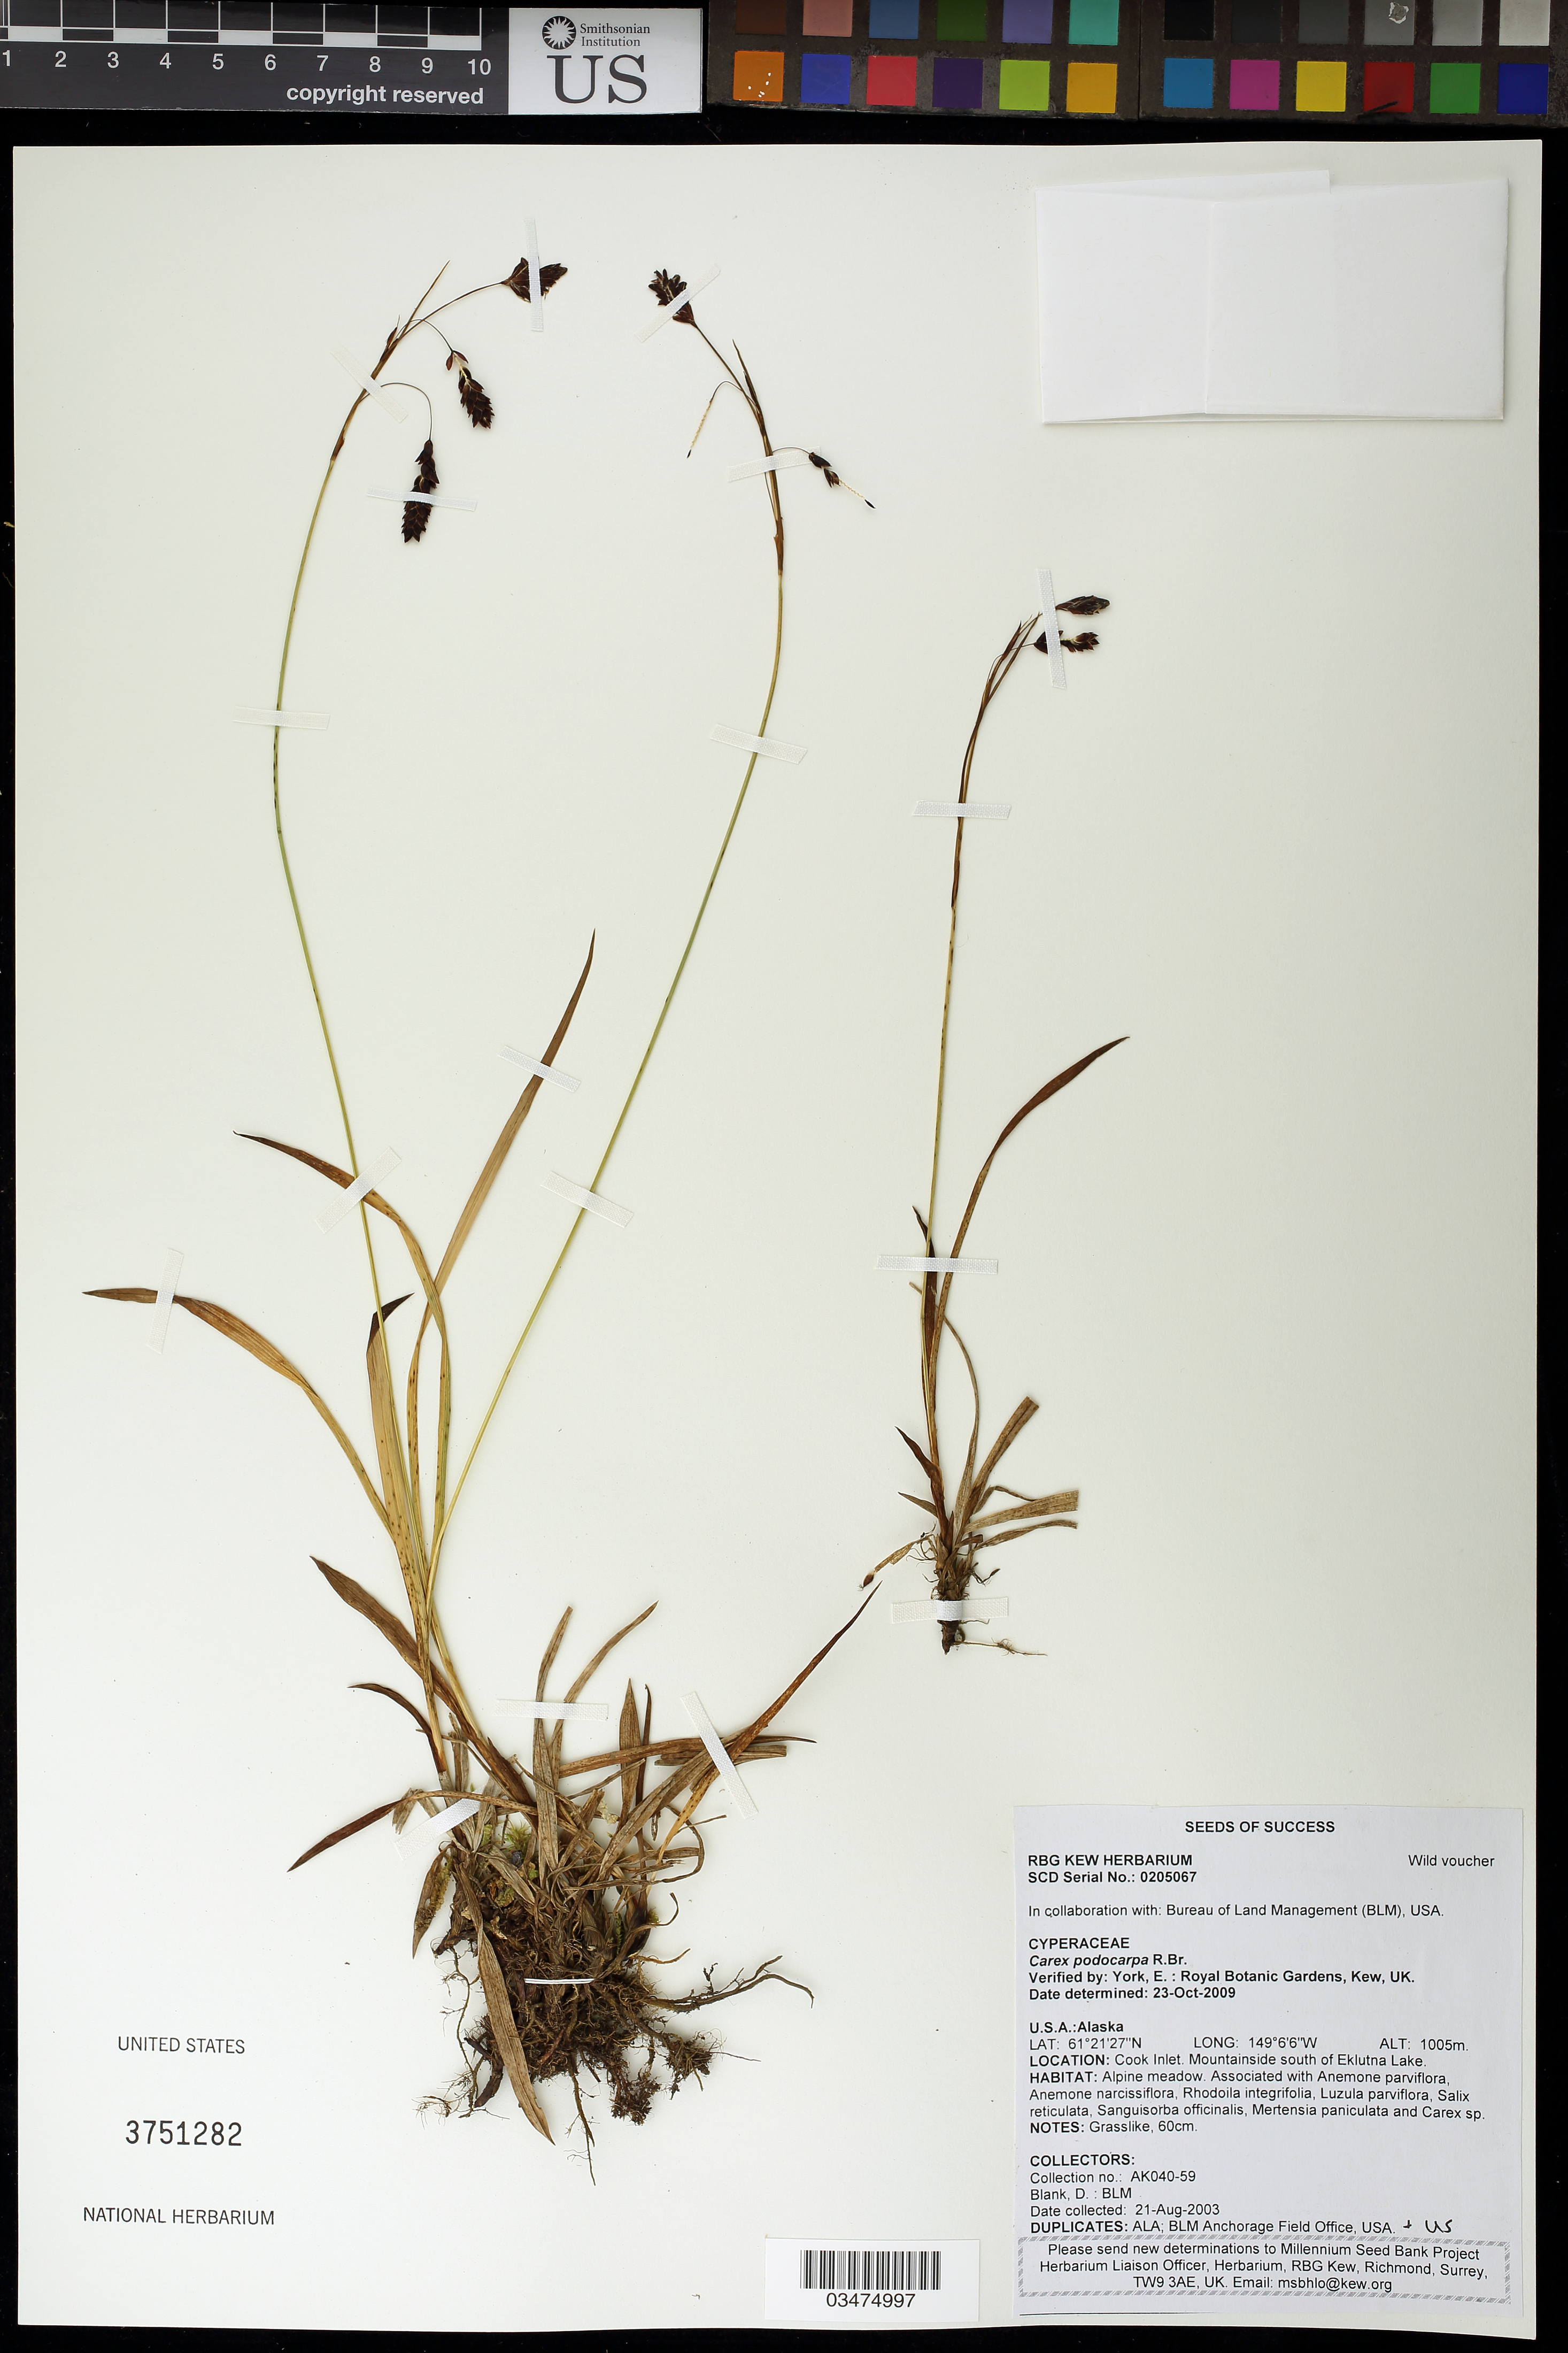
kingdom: Plantae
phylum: Tracheophyta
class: Liliopsida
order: Poales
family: Cyperaceae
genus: Carex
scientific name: Carex podocarpa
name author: R. Br.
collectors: D. Blank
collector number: AK040-59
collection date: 2003-08-21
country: United States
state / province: Alaska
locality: Cook Inlet. Mountainside S of Eklutna Lake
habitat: Alpine meadow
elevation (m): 306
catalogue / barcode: US 3751282